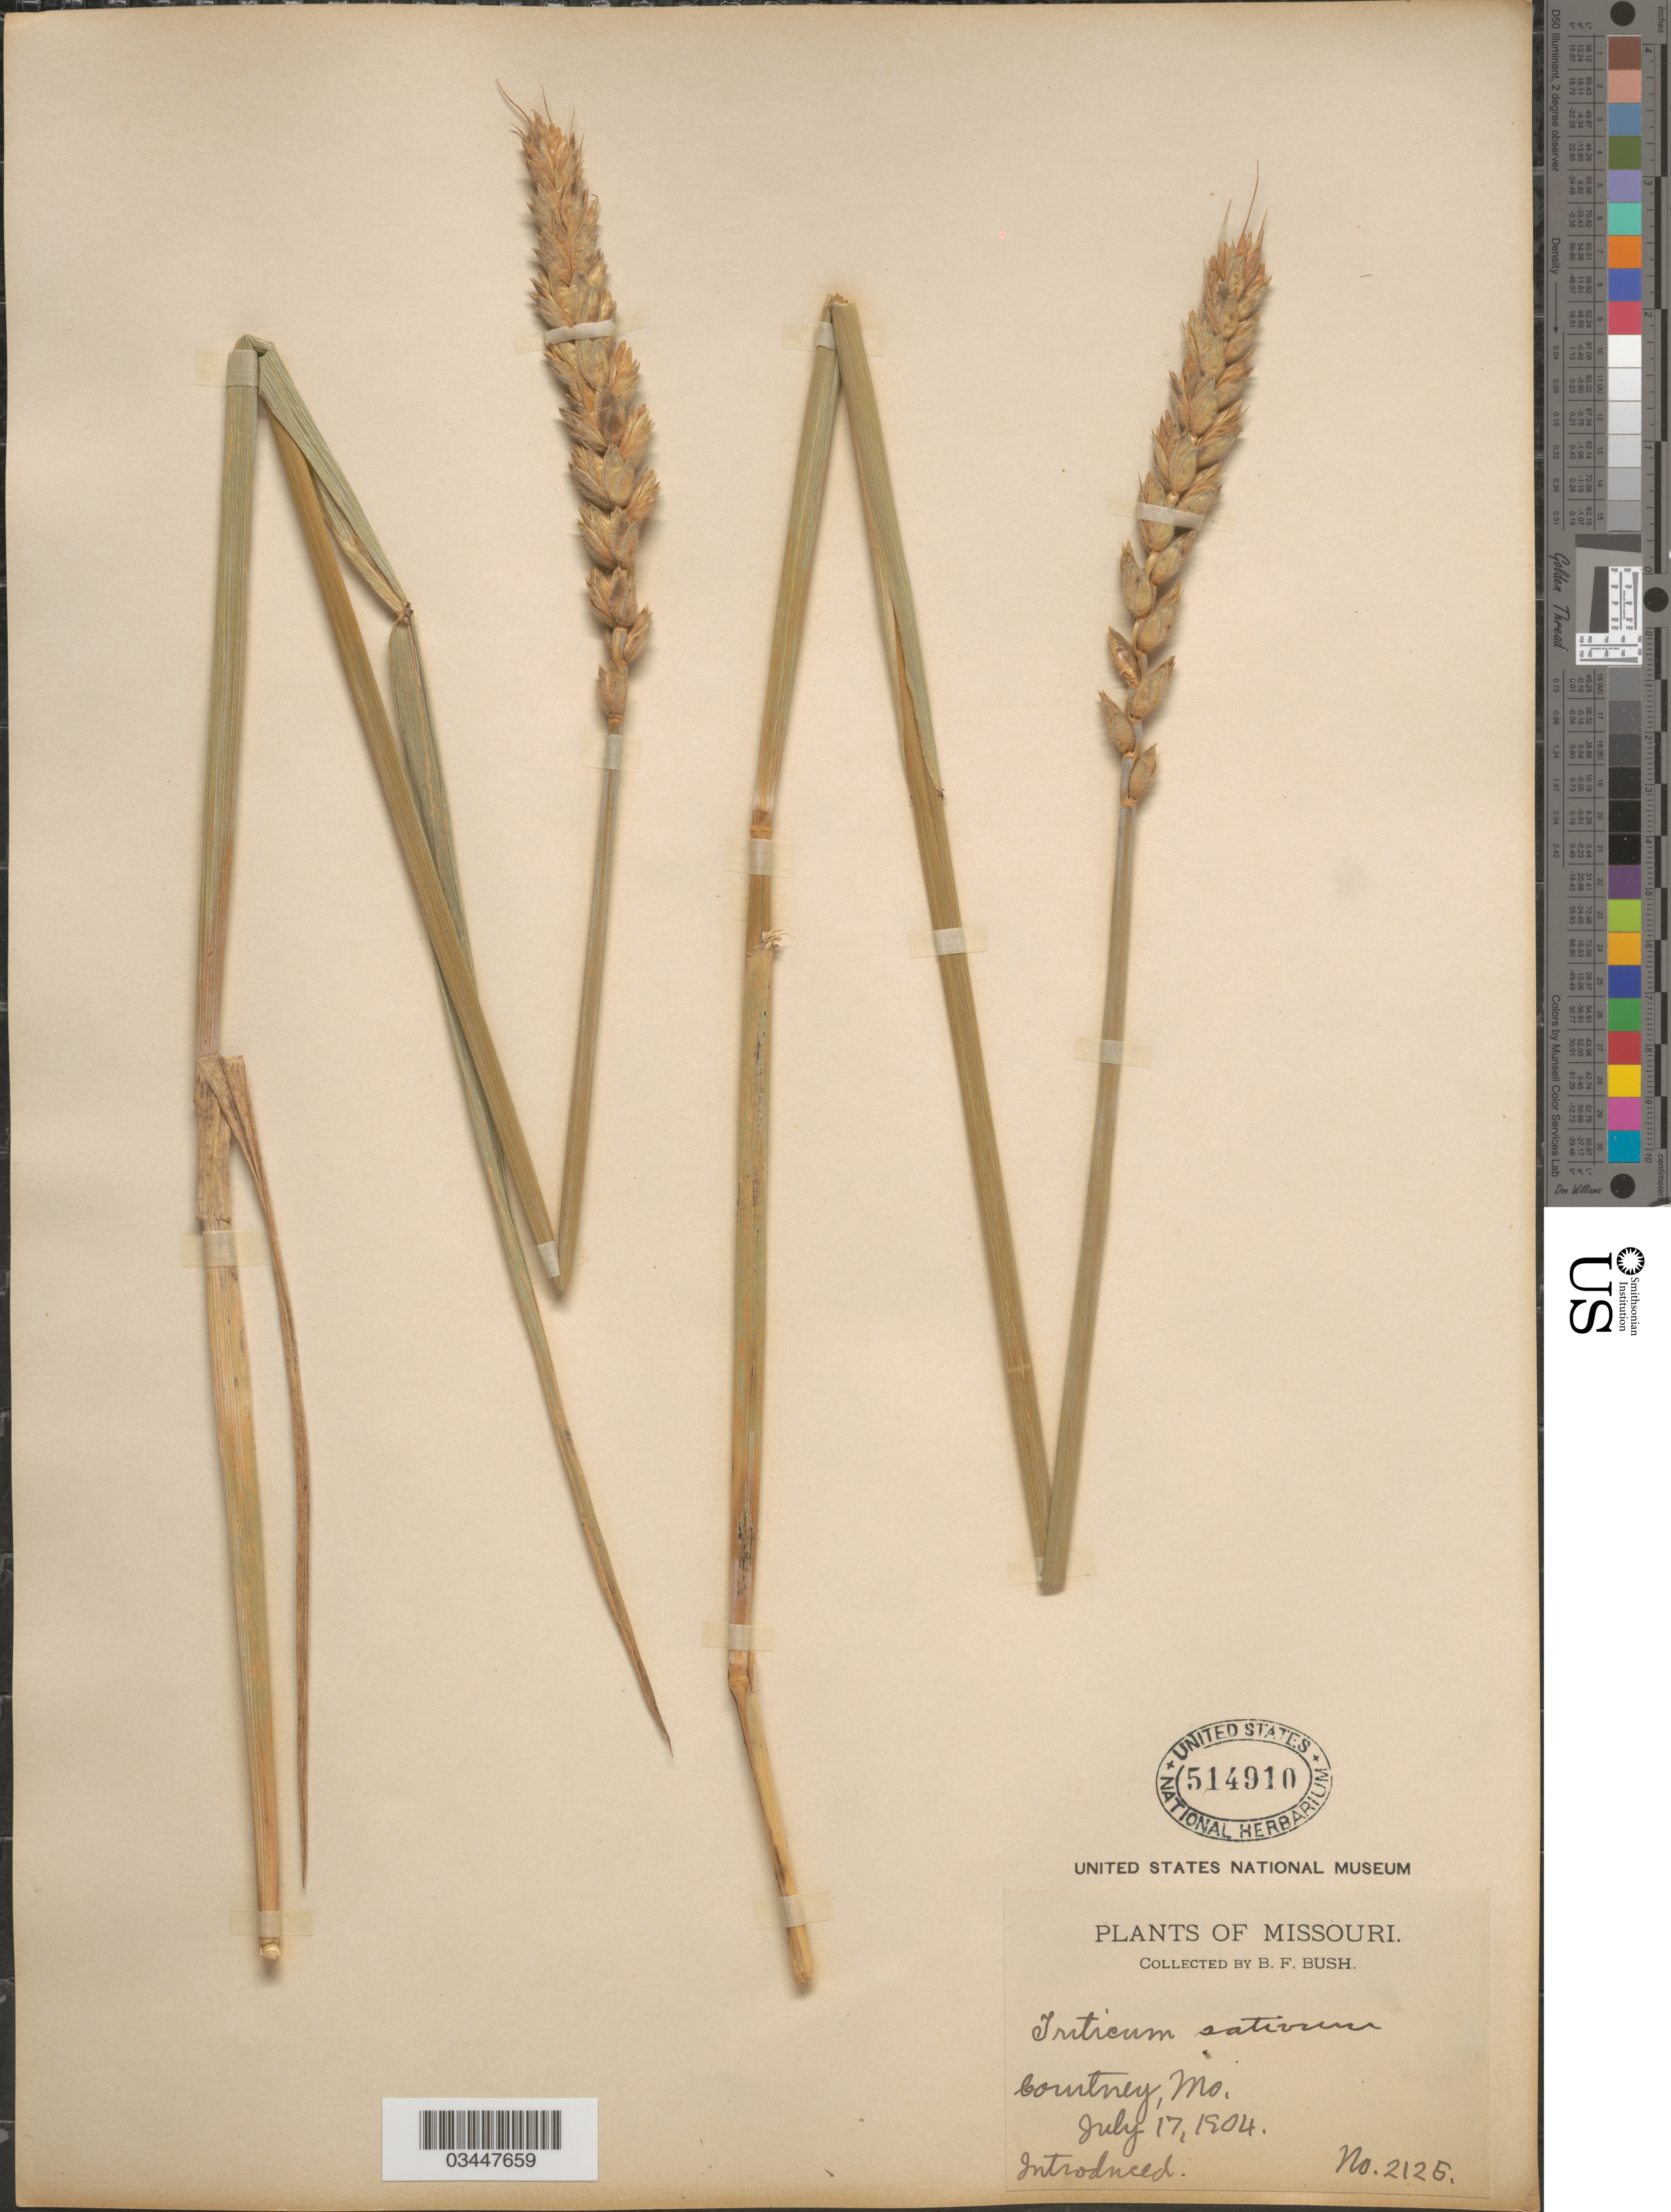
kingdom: Plantae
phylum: Tracheophyta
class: Liliopsida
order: Poales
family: Poaceae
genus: Triticum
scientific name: Triticum aestivum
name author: L.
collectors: B. F. Bush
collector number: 2125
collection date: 1904-07-17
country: United States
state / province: Missouri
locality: Courtney.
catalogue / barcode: US 514910